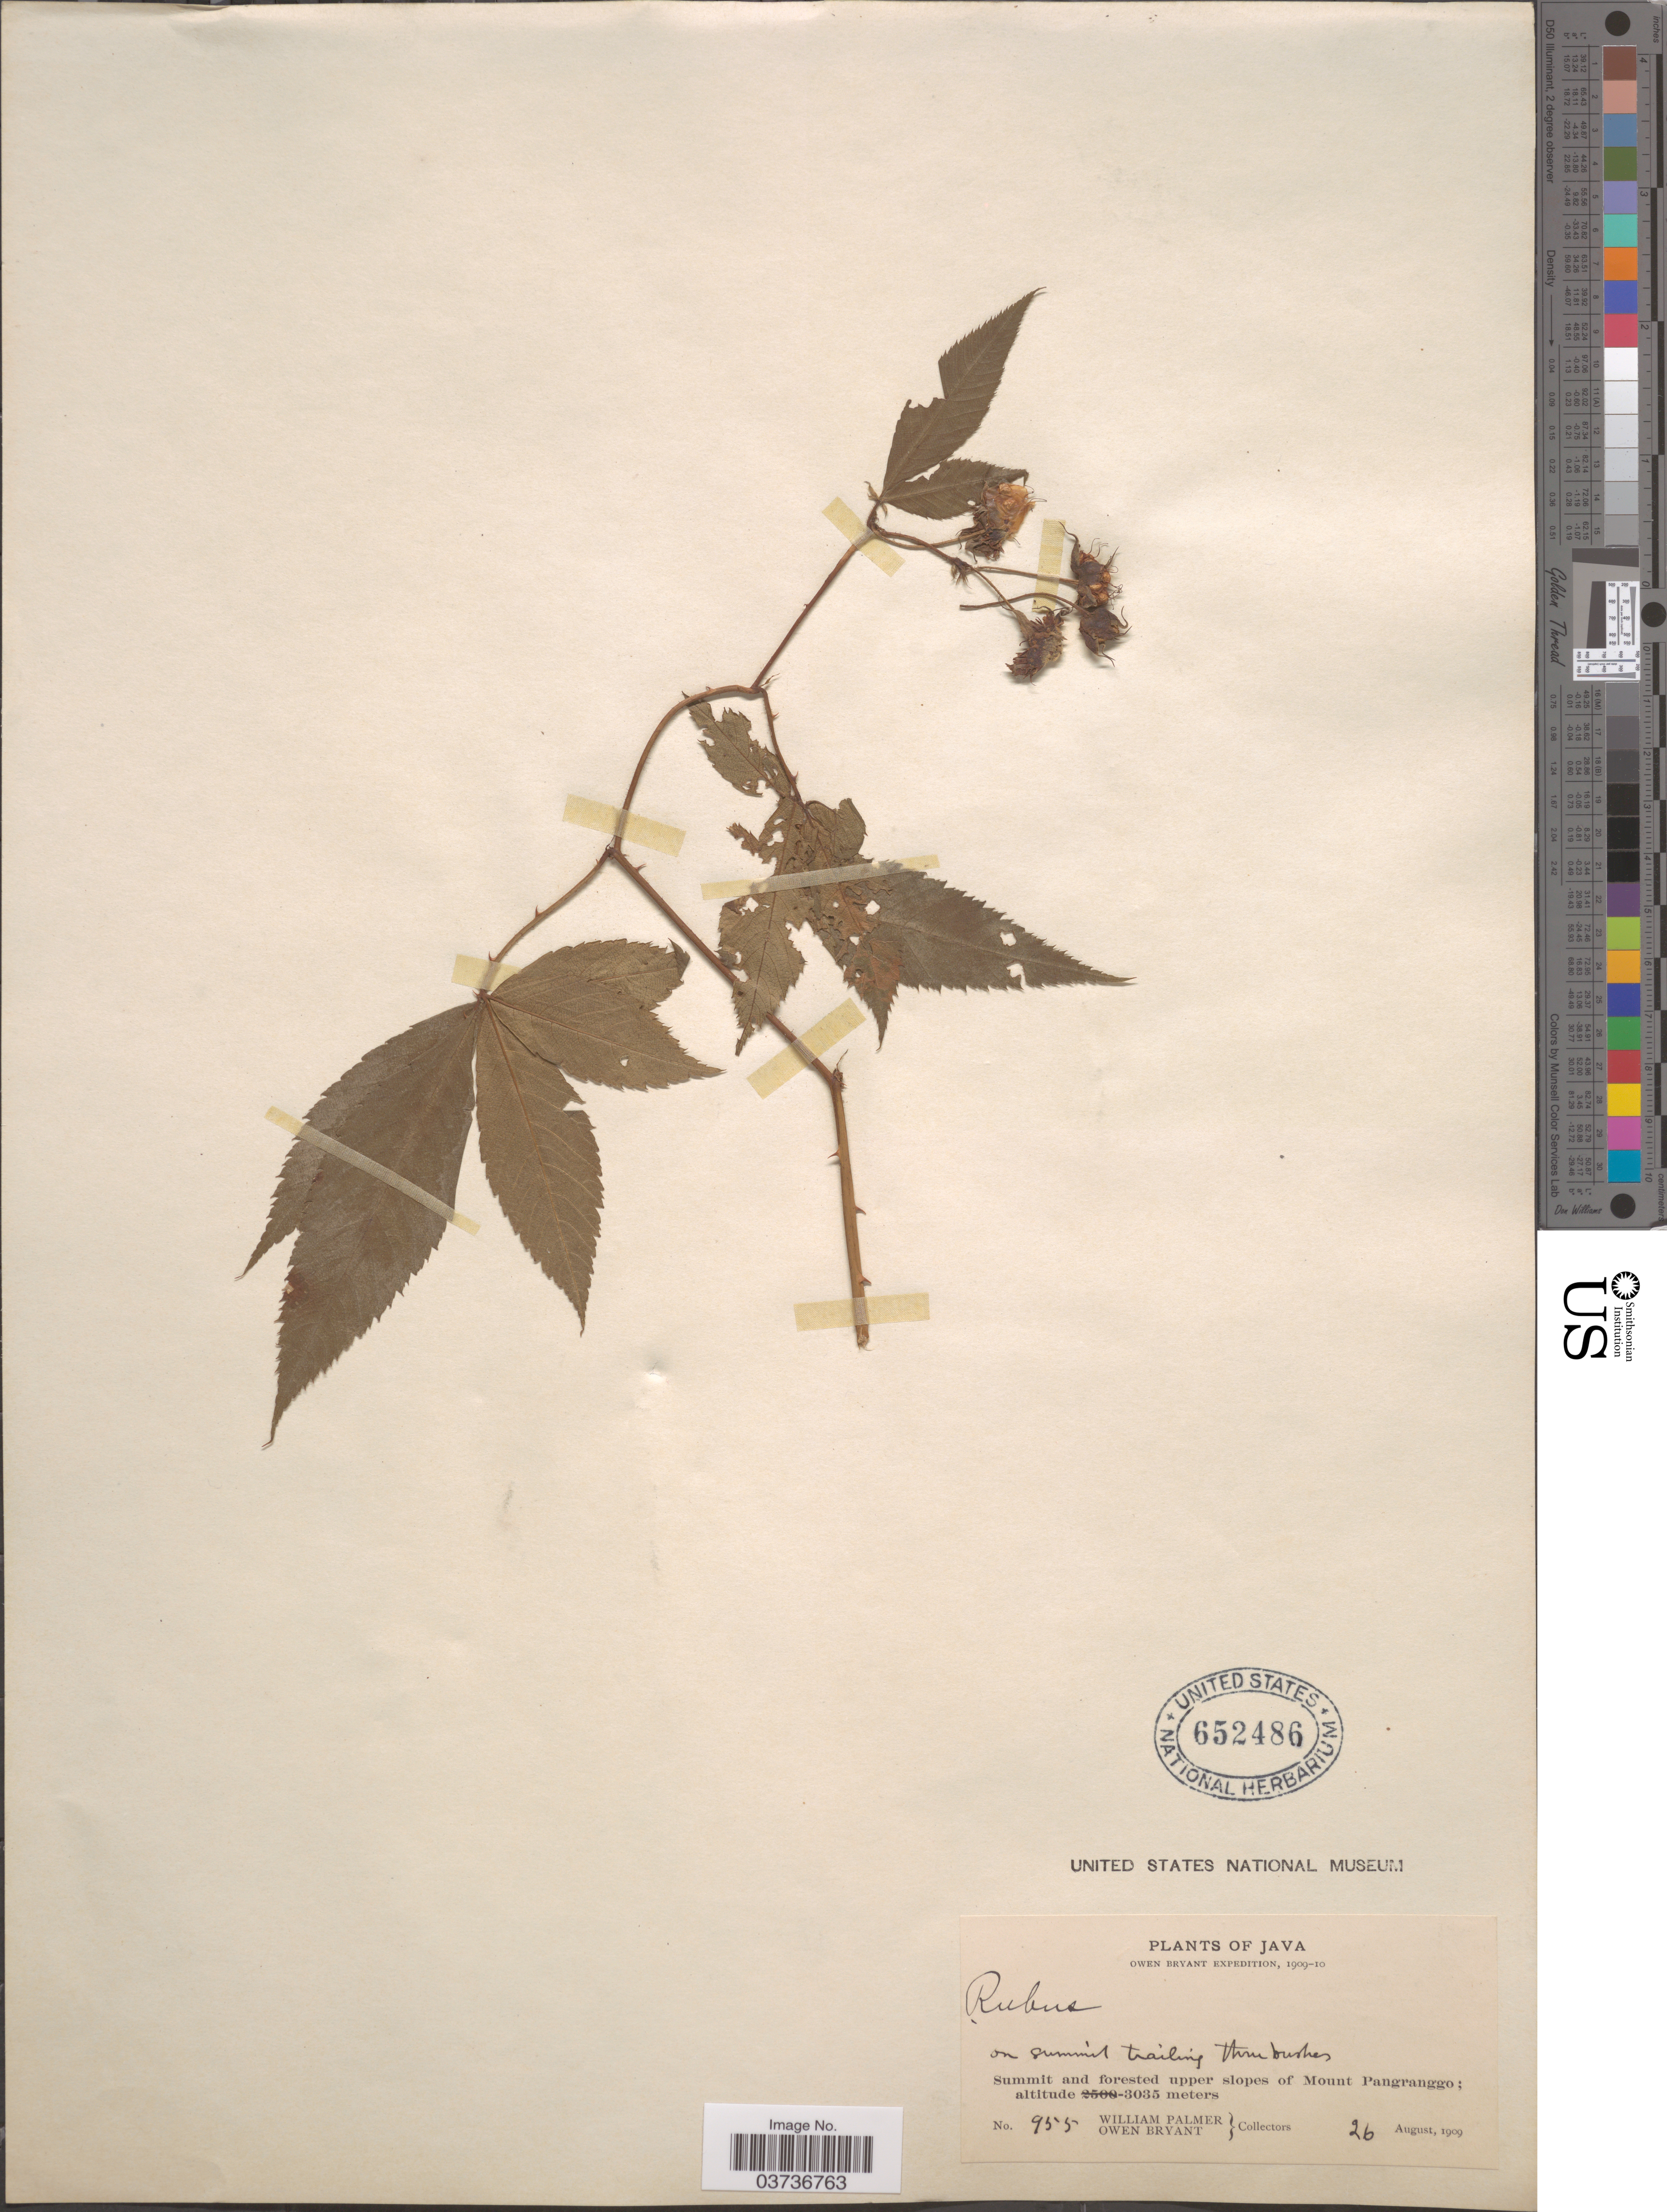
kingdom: Plantae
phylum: Tracheophyta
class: Magnoliopsida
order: Rosales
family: Rosaceae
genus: Rubus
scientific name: Rubus sp.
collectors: W. Palmer & O. Bryant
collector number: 955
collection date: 1909-08-26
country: Indonesia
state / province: Java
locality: Summit and forested upper slopes of Mount Pangranggo.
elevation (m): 3035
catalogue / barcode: US 652486